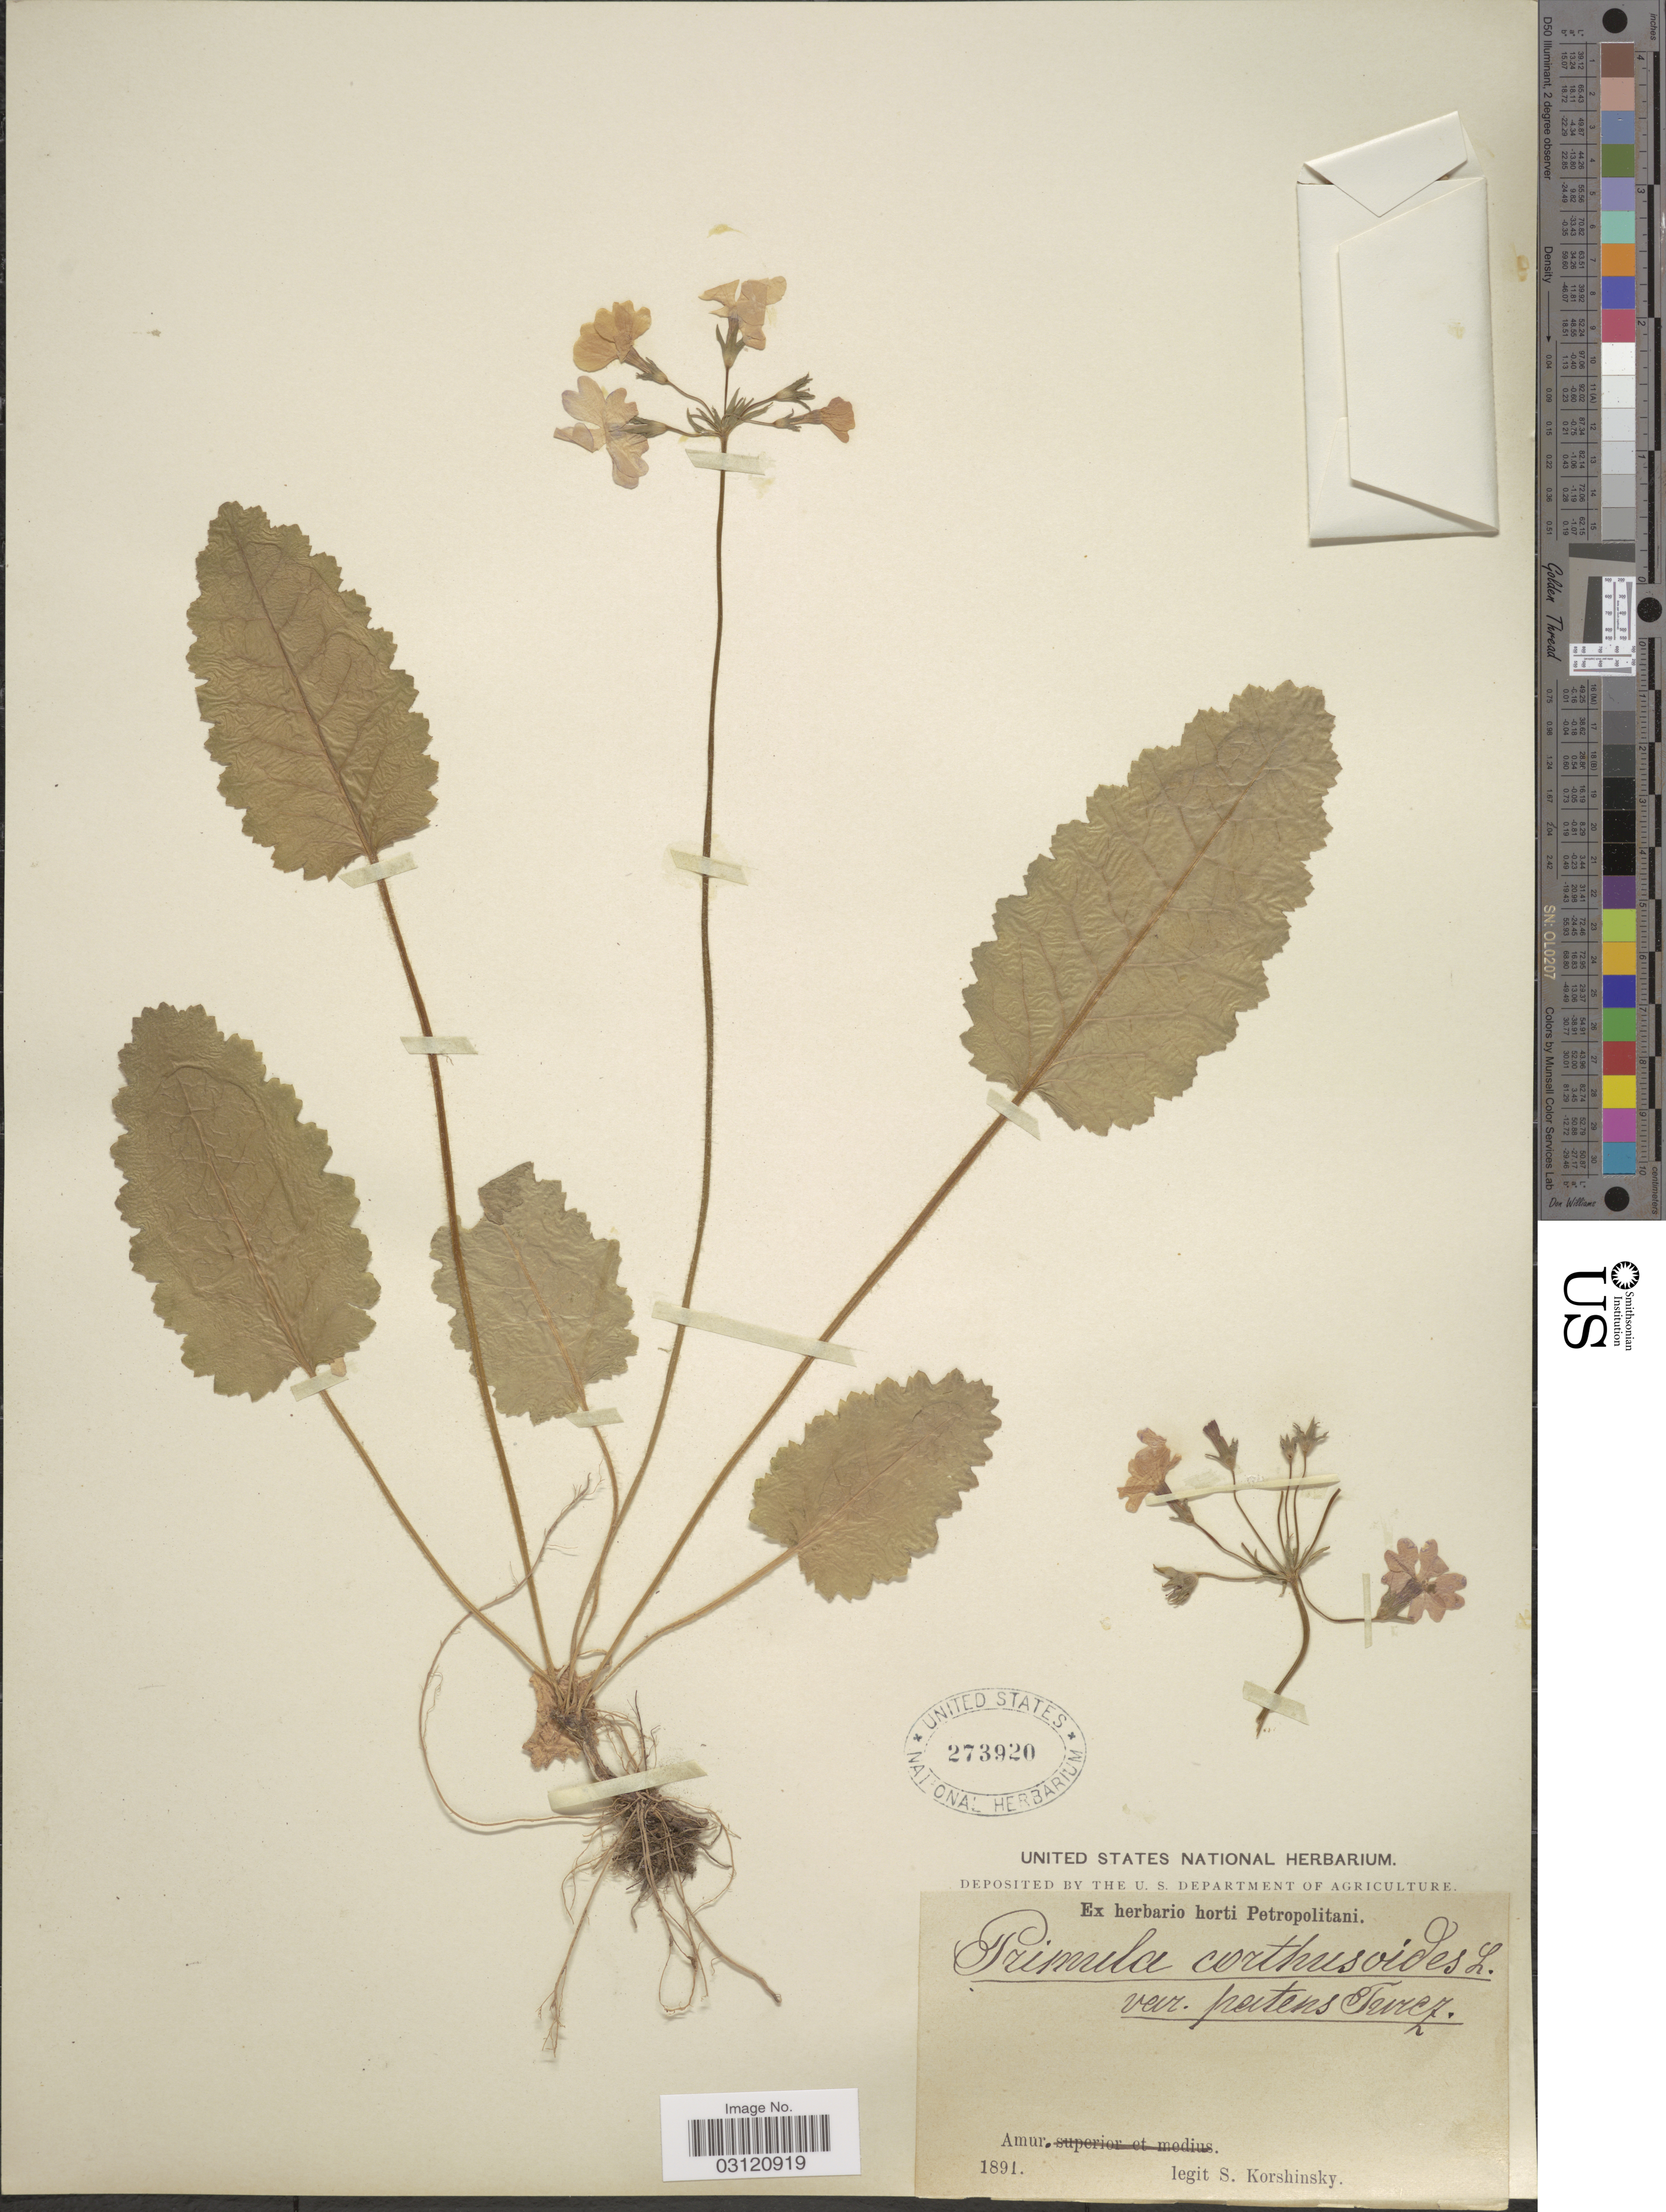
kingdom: Plantae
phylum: Tracheophyta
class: Magnoliopsida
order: Ericales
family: Primulaceae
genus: Primula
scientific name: Primula cortusoides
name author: L.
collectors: S. I. Korshinsky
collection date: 1891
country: Russian Federation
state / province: Amur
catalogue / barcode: US 273920